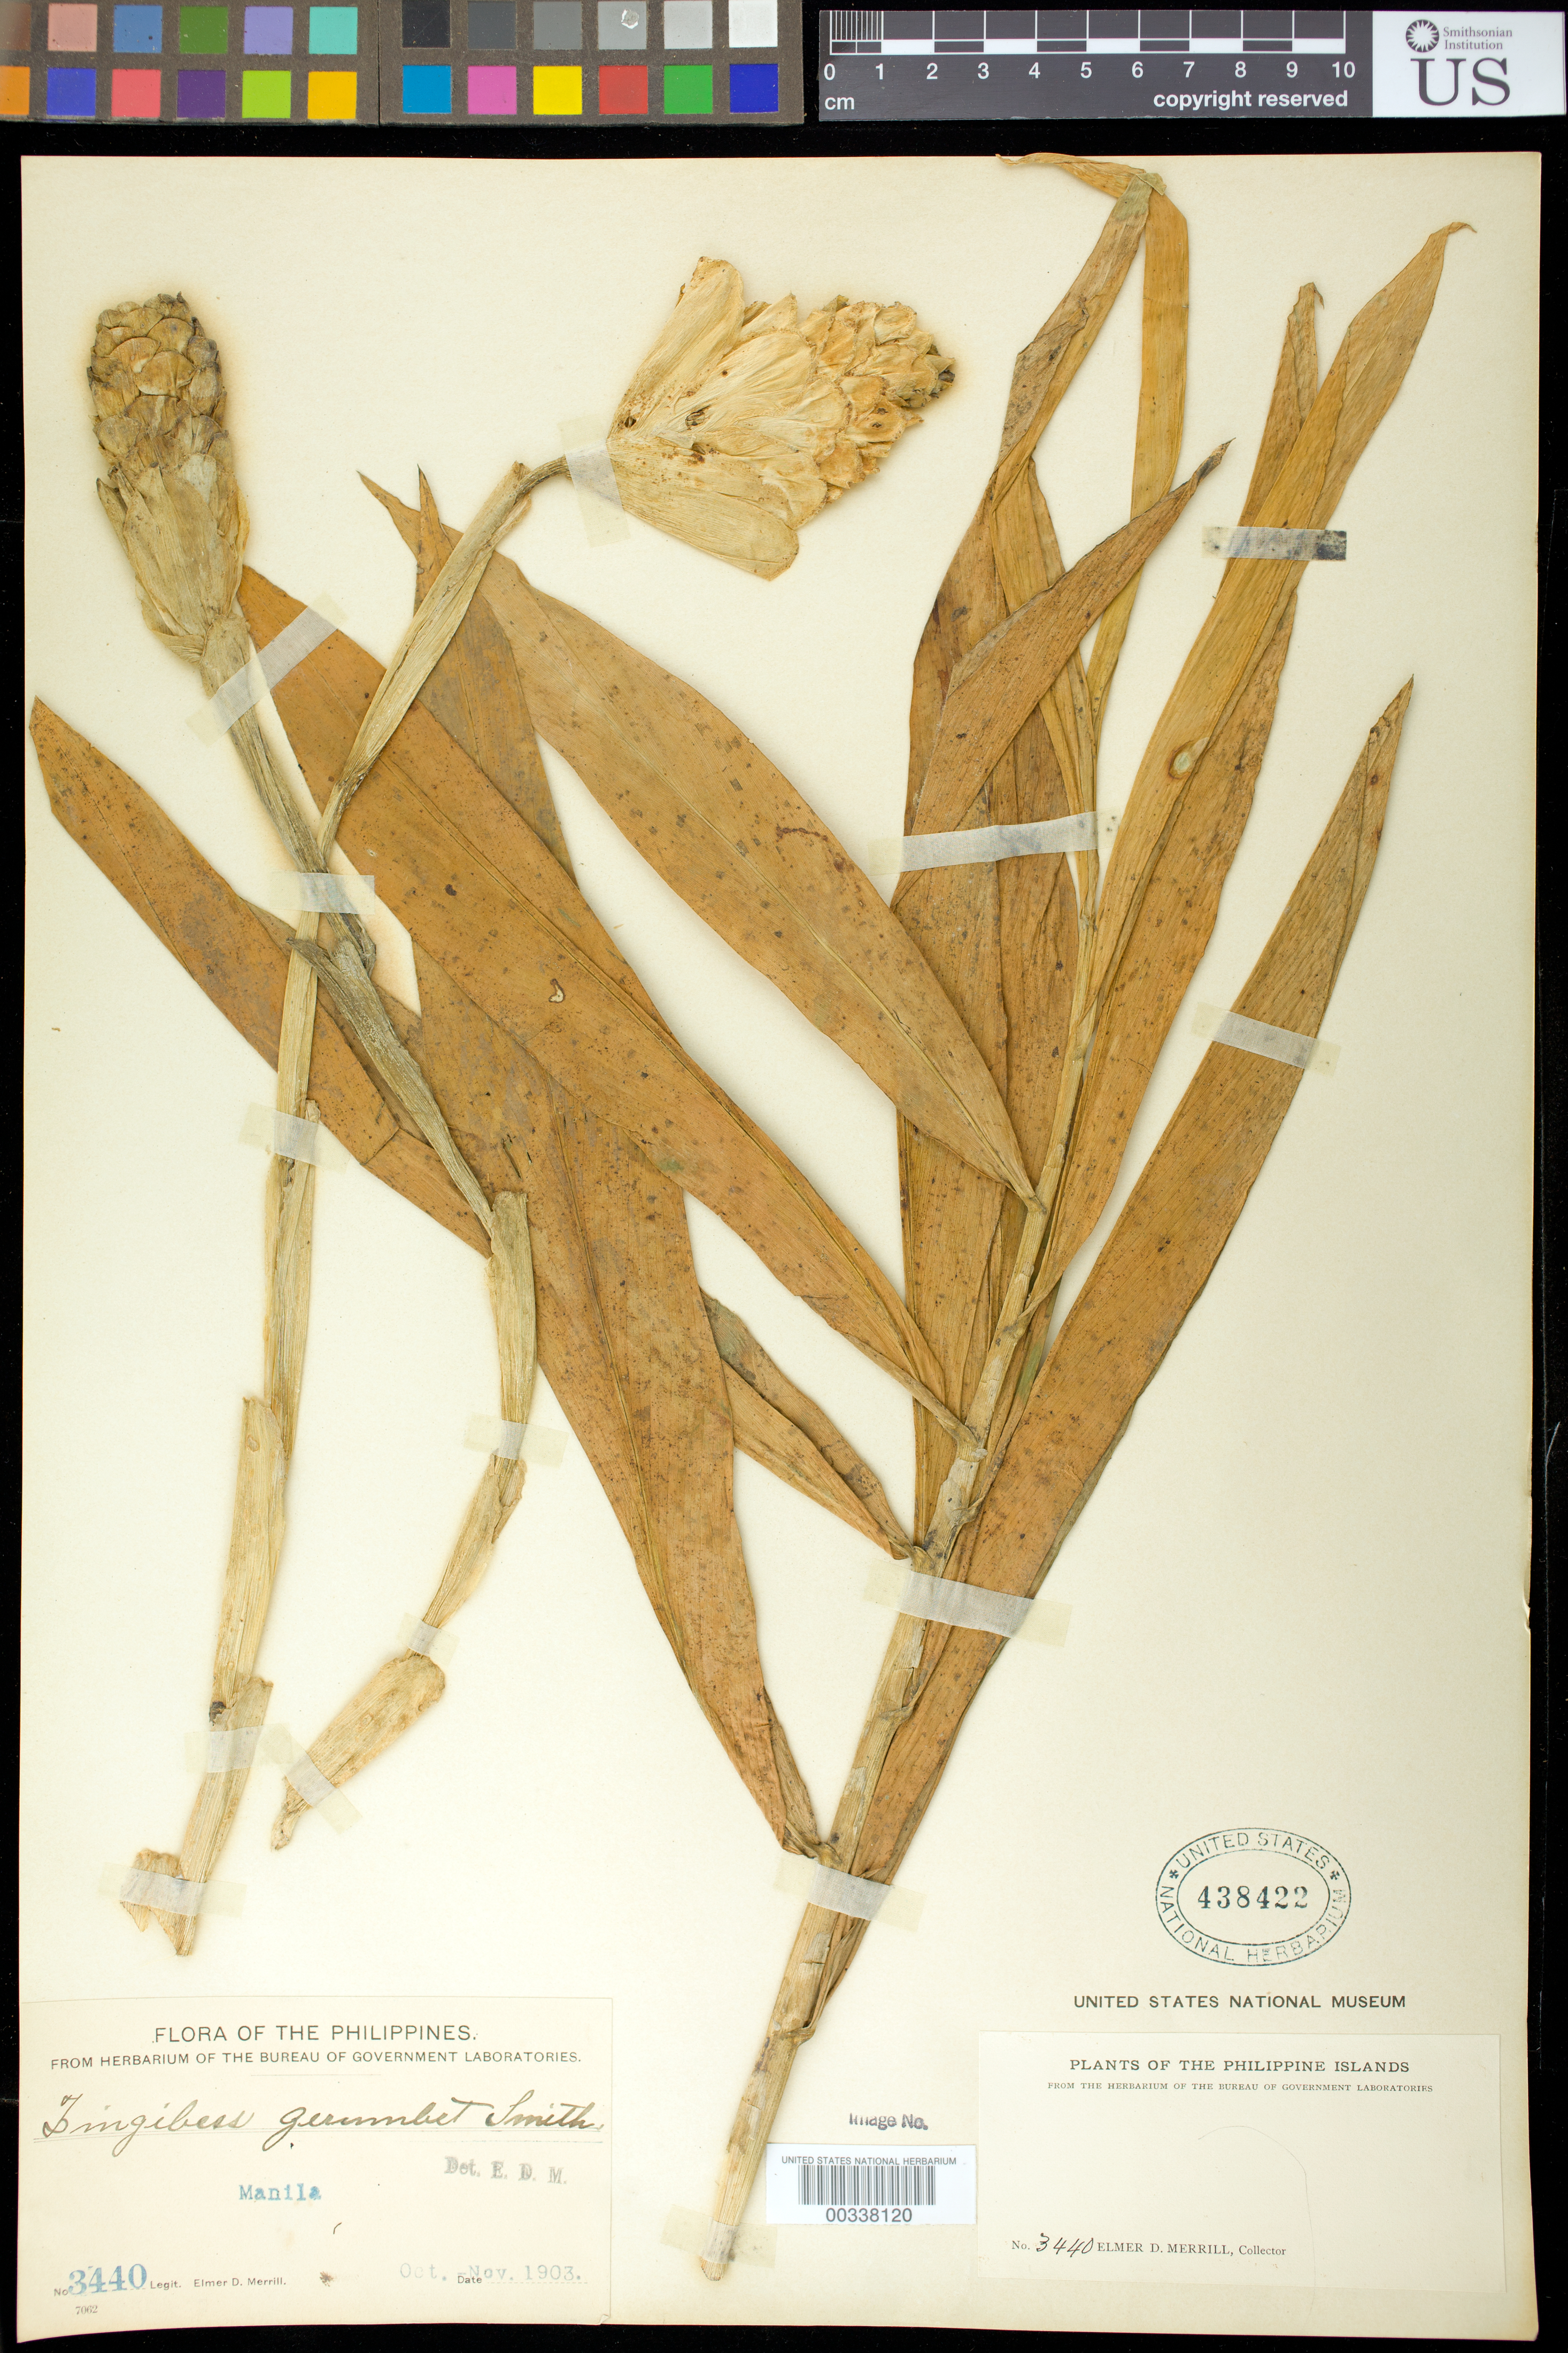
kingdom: Plantae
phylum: Tracheophyta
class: Liliopsida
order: Zingiberales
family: Zingiberaceae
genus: Zingiber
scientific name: Zingiber zerumbet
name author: (L.) Sm.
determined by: Merrill, Elmer D.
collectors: E. D. Merrill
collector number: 3440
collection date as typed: Oct 1903 to -- Nov 1903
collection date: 1903-10/1903-11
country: Philippines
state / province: National Capital Region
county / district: Manila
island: Luzon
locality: Manila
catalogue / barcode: US 438422